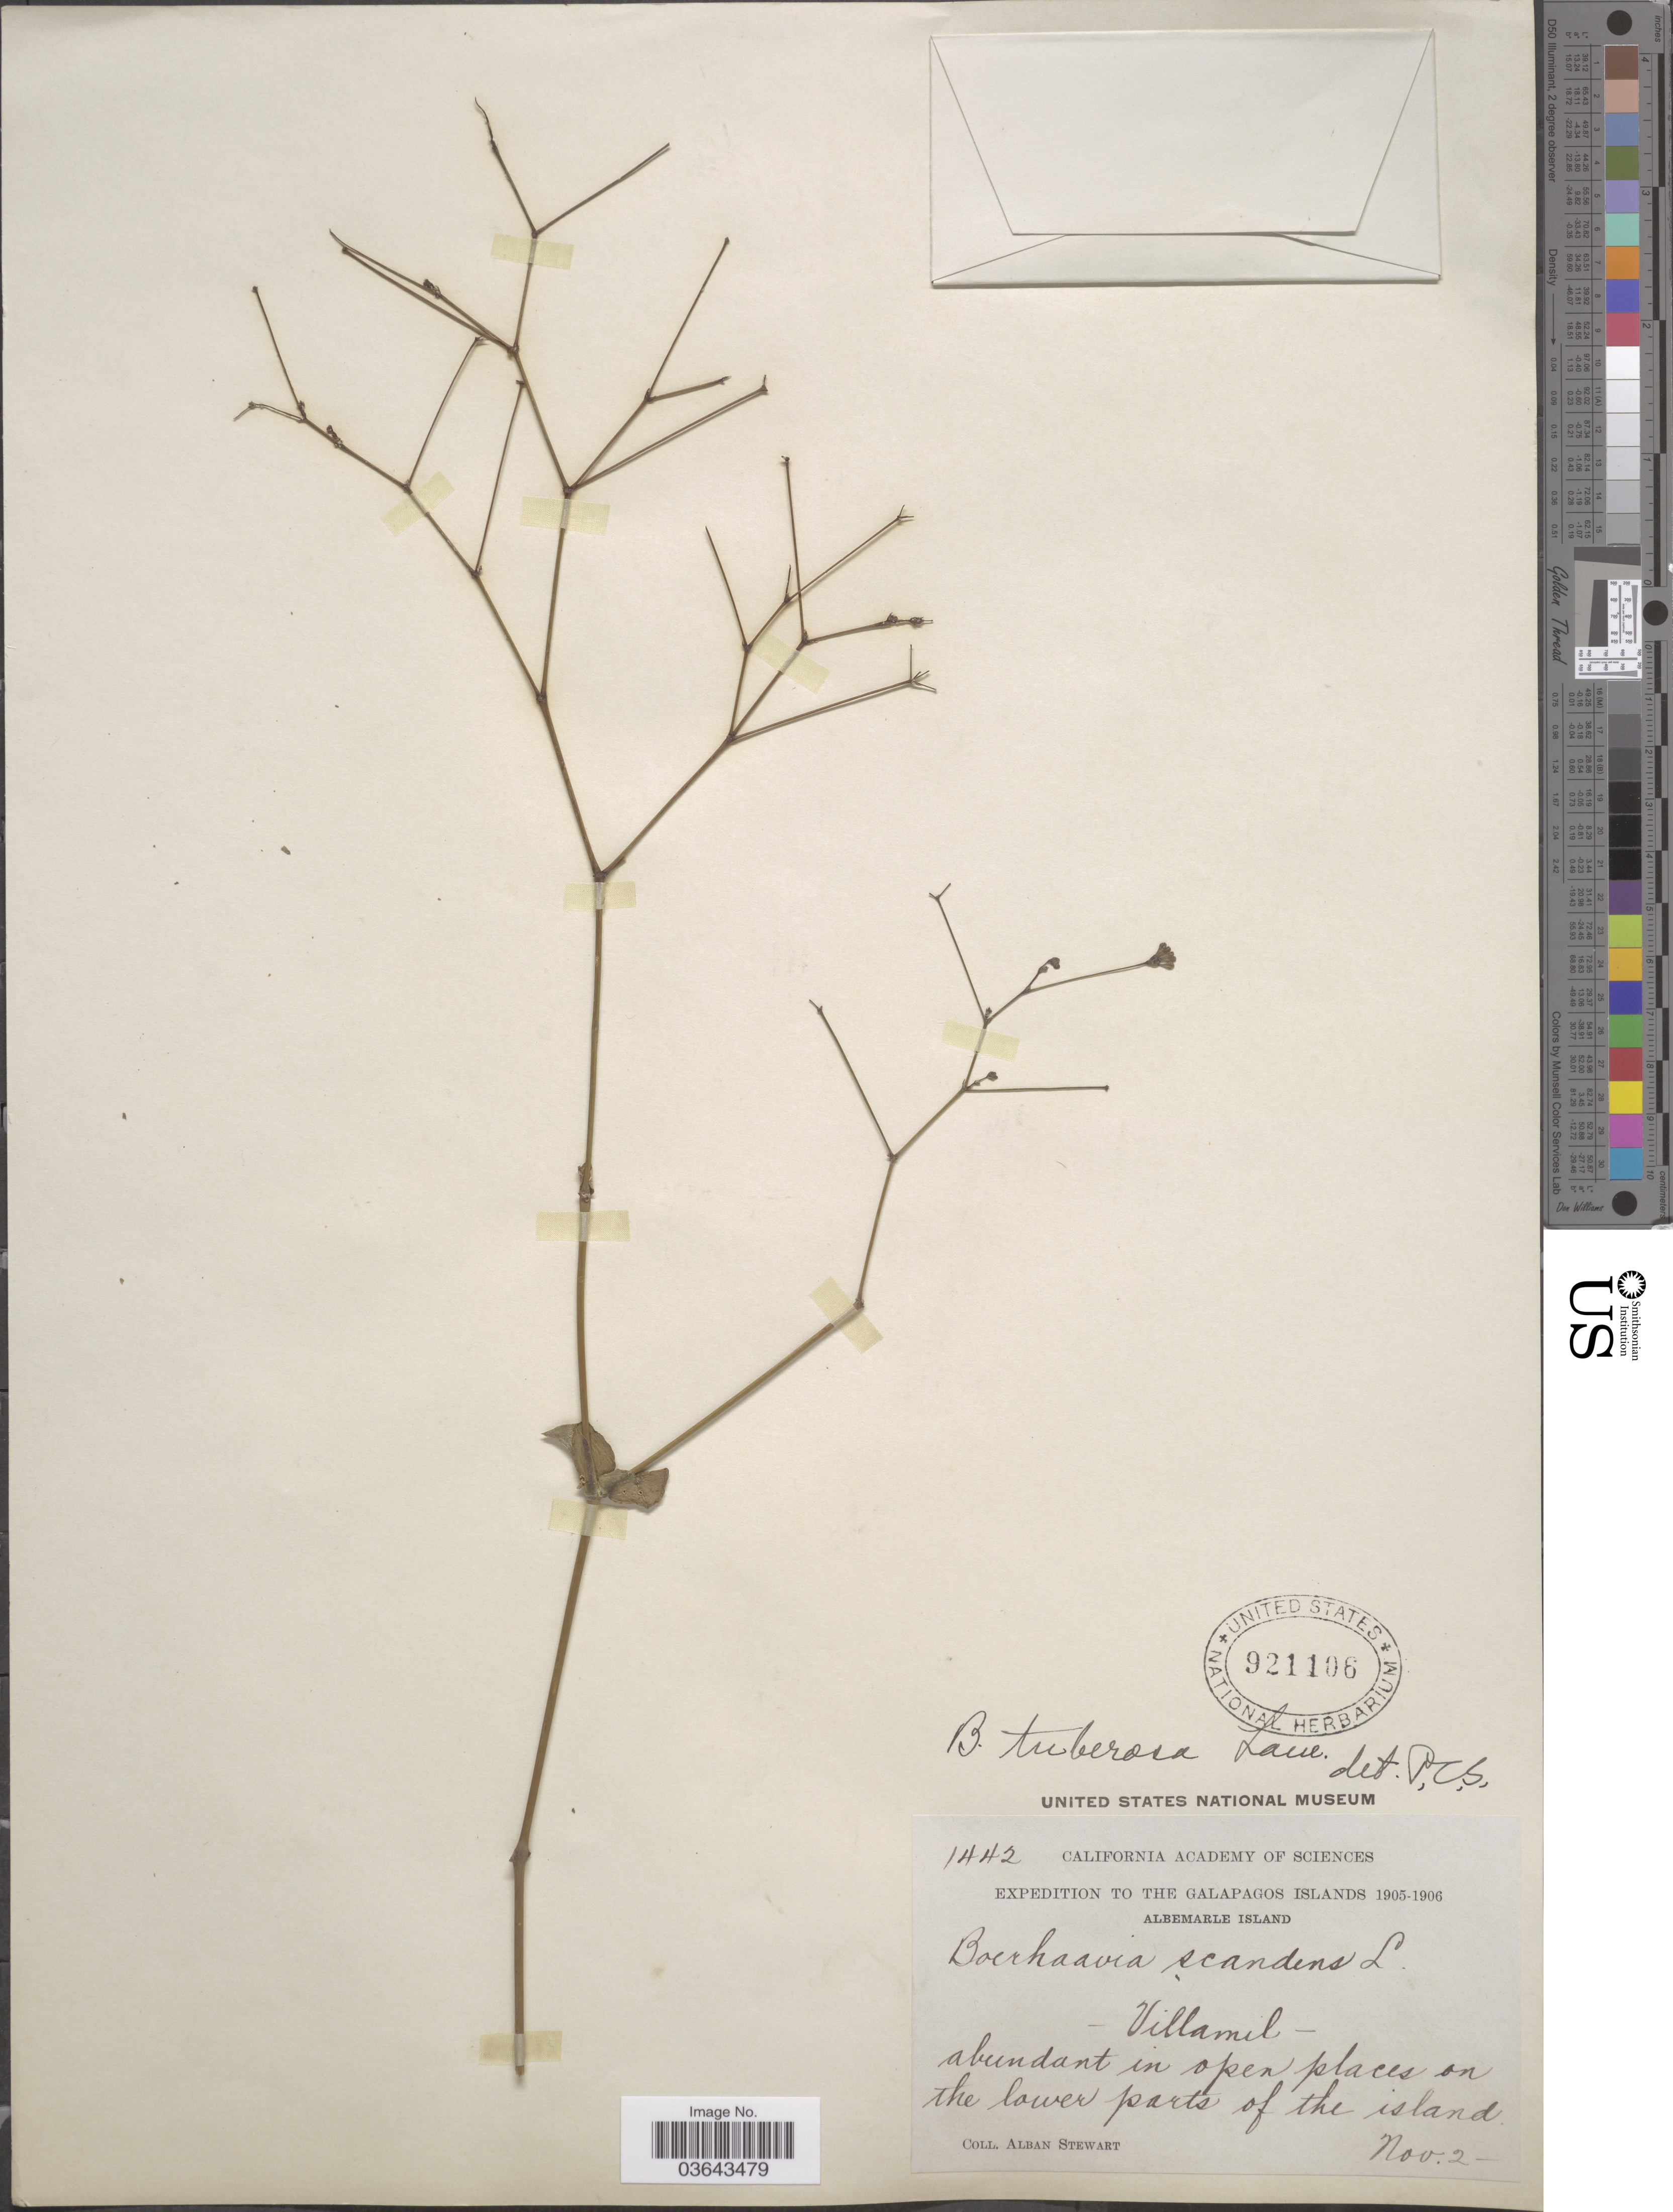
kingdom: Plantae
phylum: Tracheophyta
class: Magnoliopsida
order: Caryophyllales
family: Nyctaginaceae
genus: Boerhavia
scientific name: Boerhavia tuberosa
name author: Lam.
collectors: A. Stewart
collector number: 1442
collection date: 1905-11-02/1906-11-02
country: Ecuador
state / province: Colón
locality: The Galapagos Islands. Albemarle Island. Villamil, on the lower places on the lower parts of the island.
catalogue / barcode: US 921106